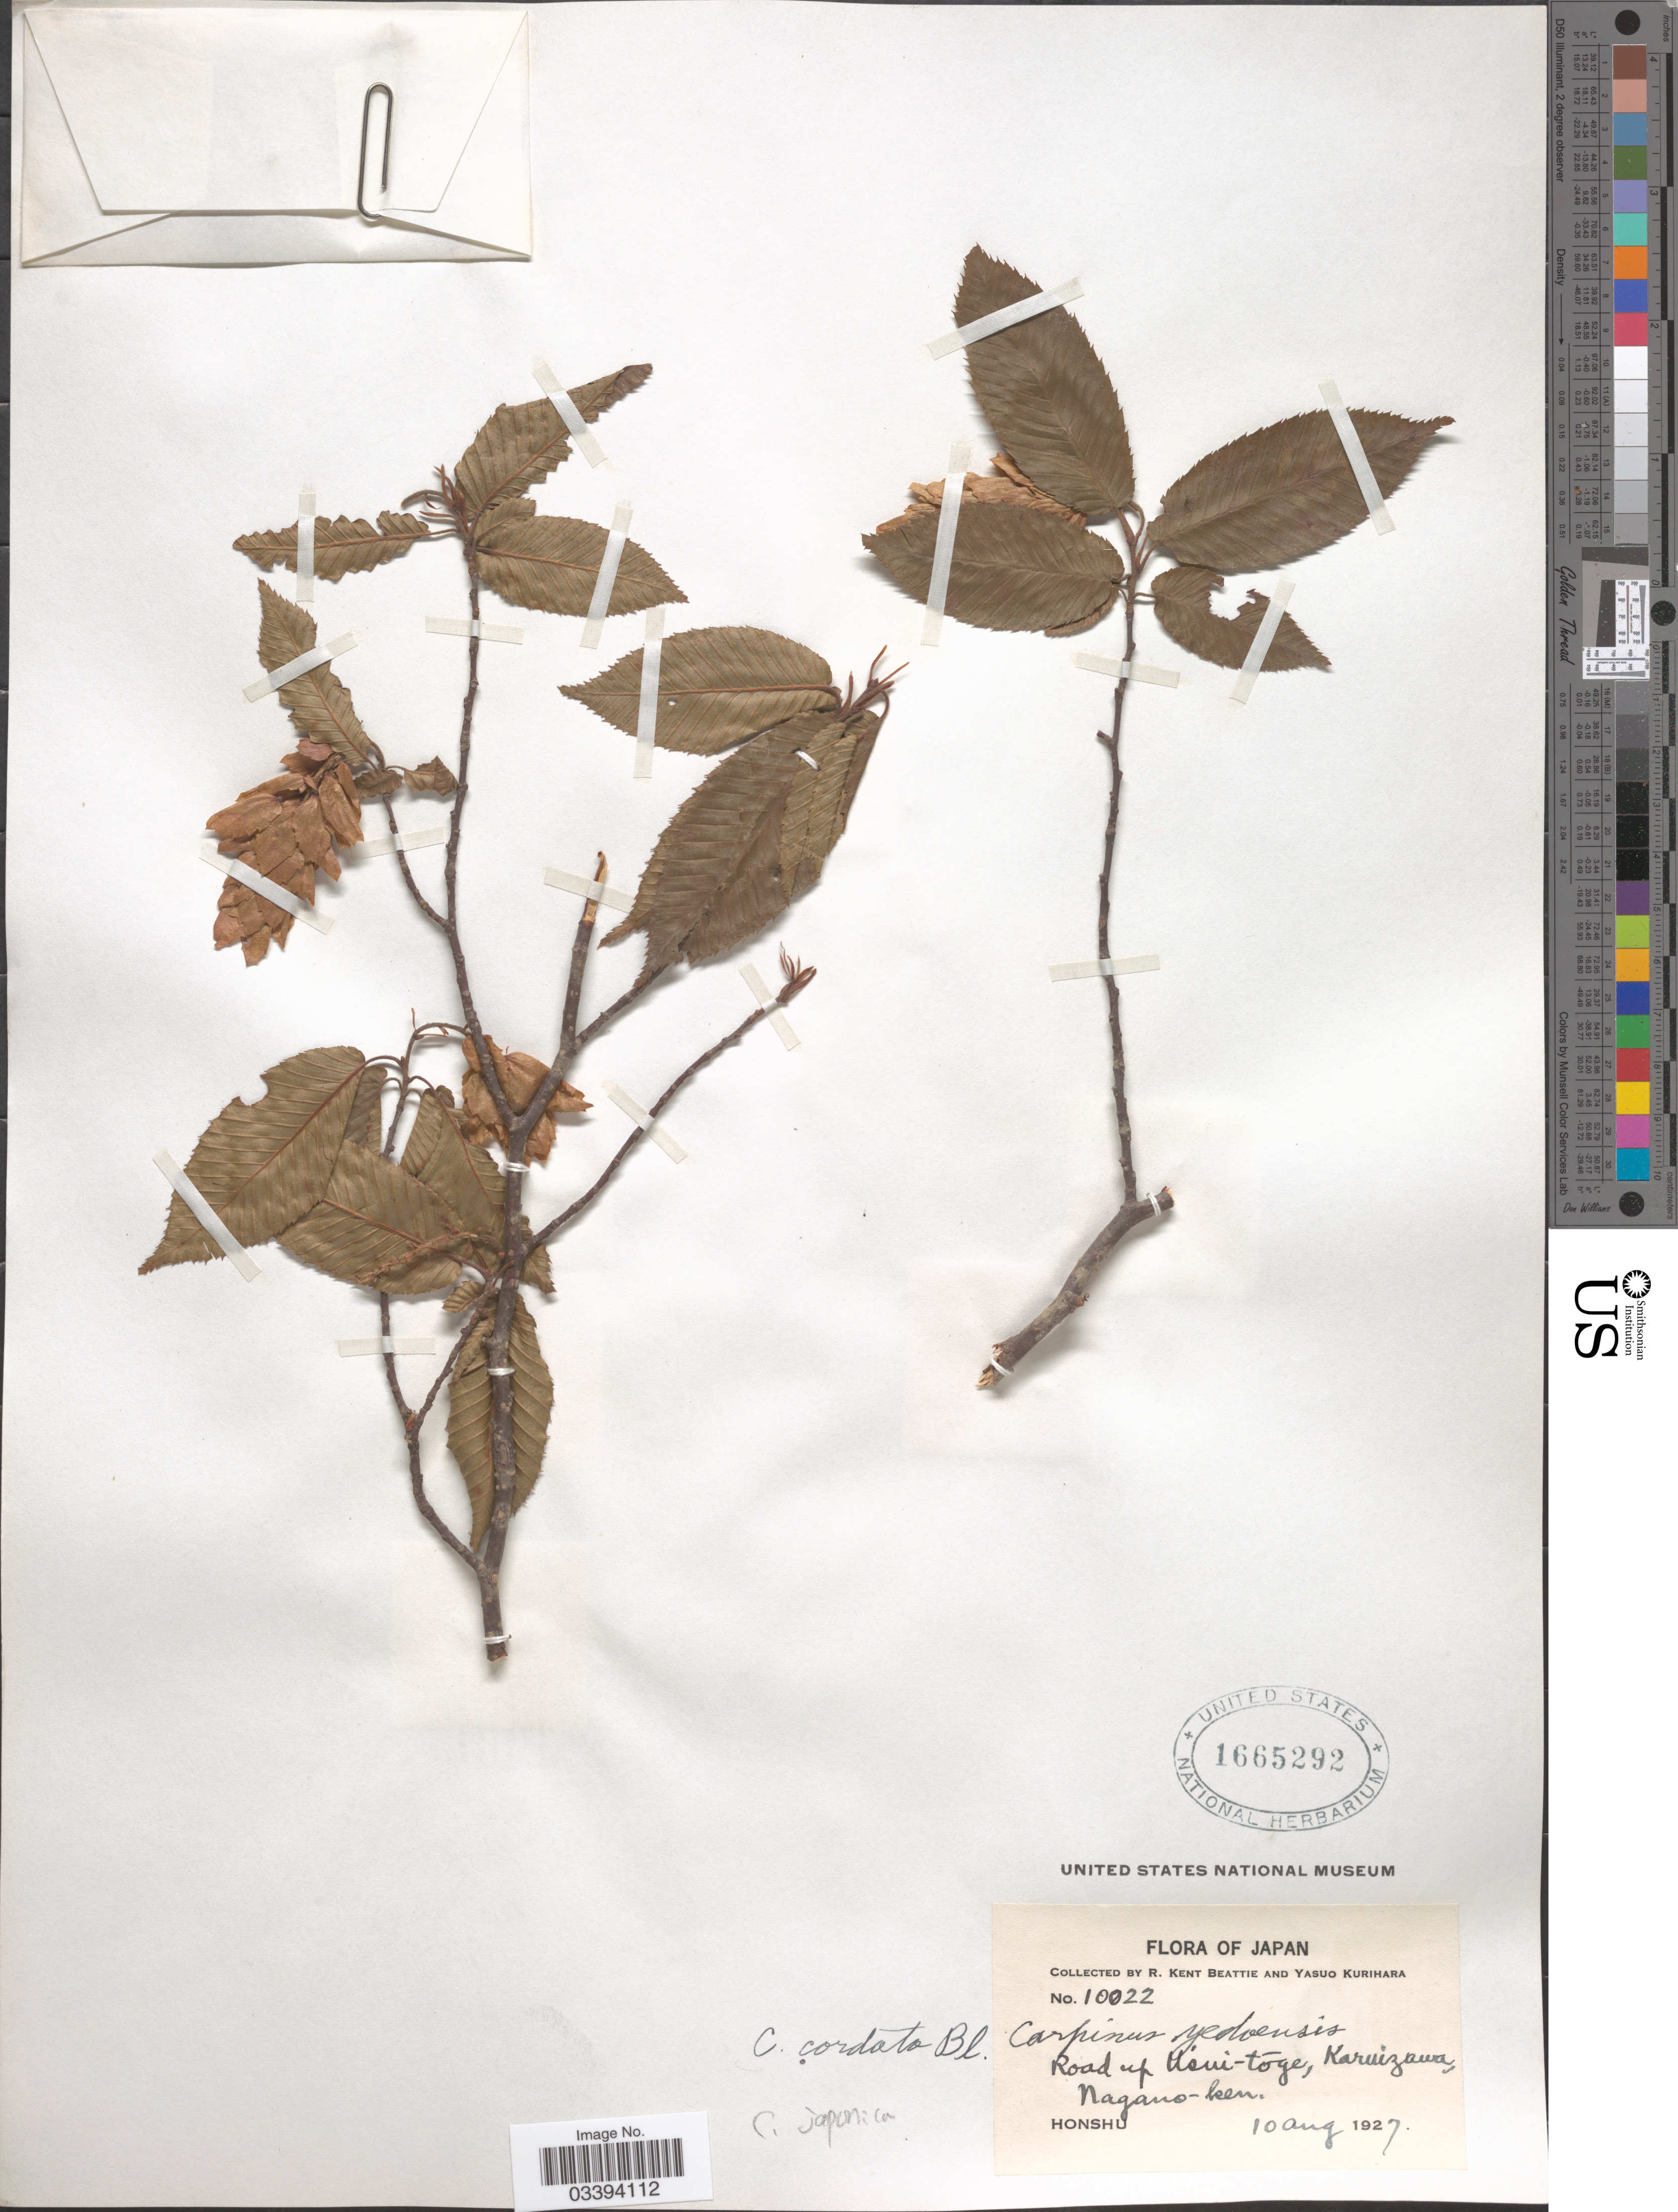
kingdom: Plantae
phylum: Tracheophyta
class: Magnoliopsida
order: Fagales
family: Betulaceae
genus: Carpinus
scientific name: Carpinus cordata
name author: Blume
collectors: R. K. Beattie & Y. Kurihara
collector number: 10022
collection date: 1927-08-10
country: Japan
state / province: Nagano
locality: Road up Usui-tóge, Karuizawa, Nagano-ken. Honshu.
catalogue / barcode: US 1665292